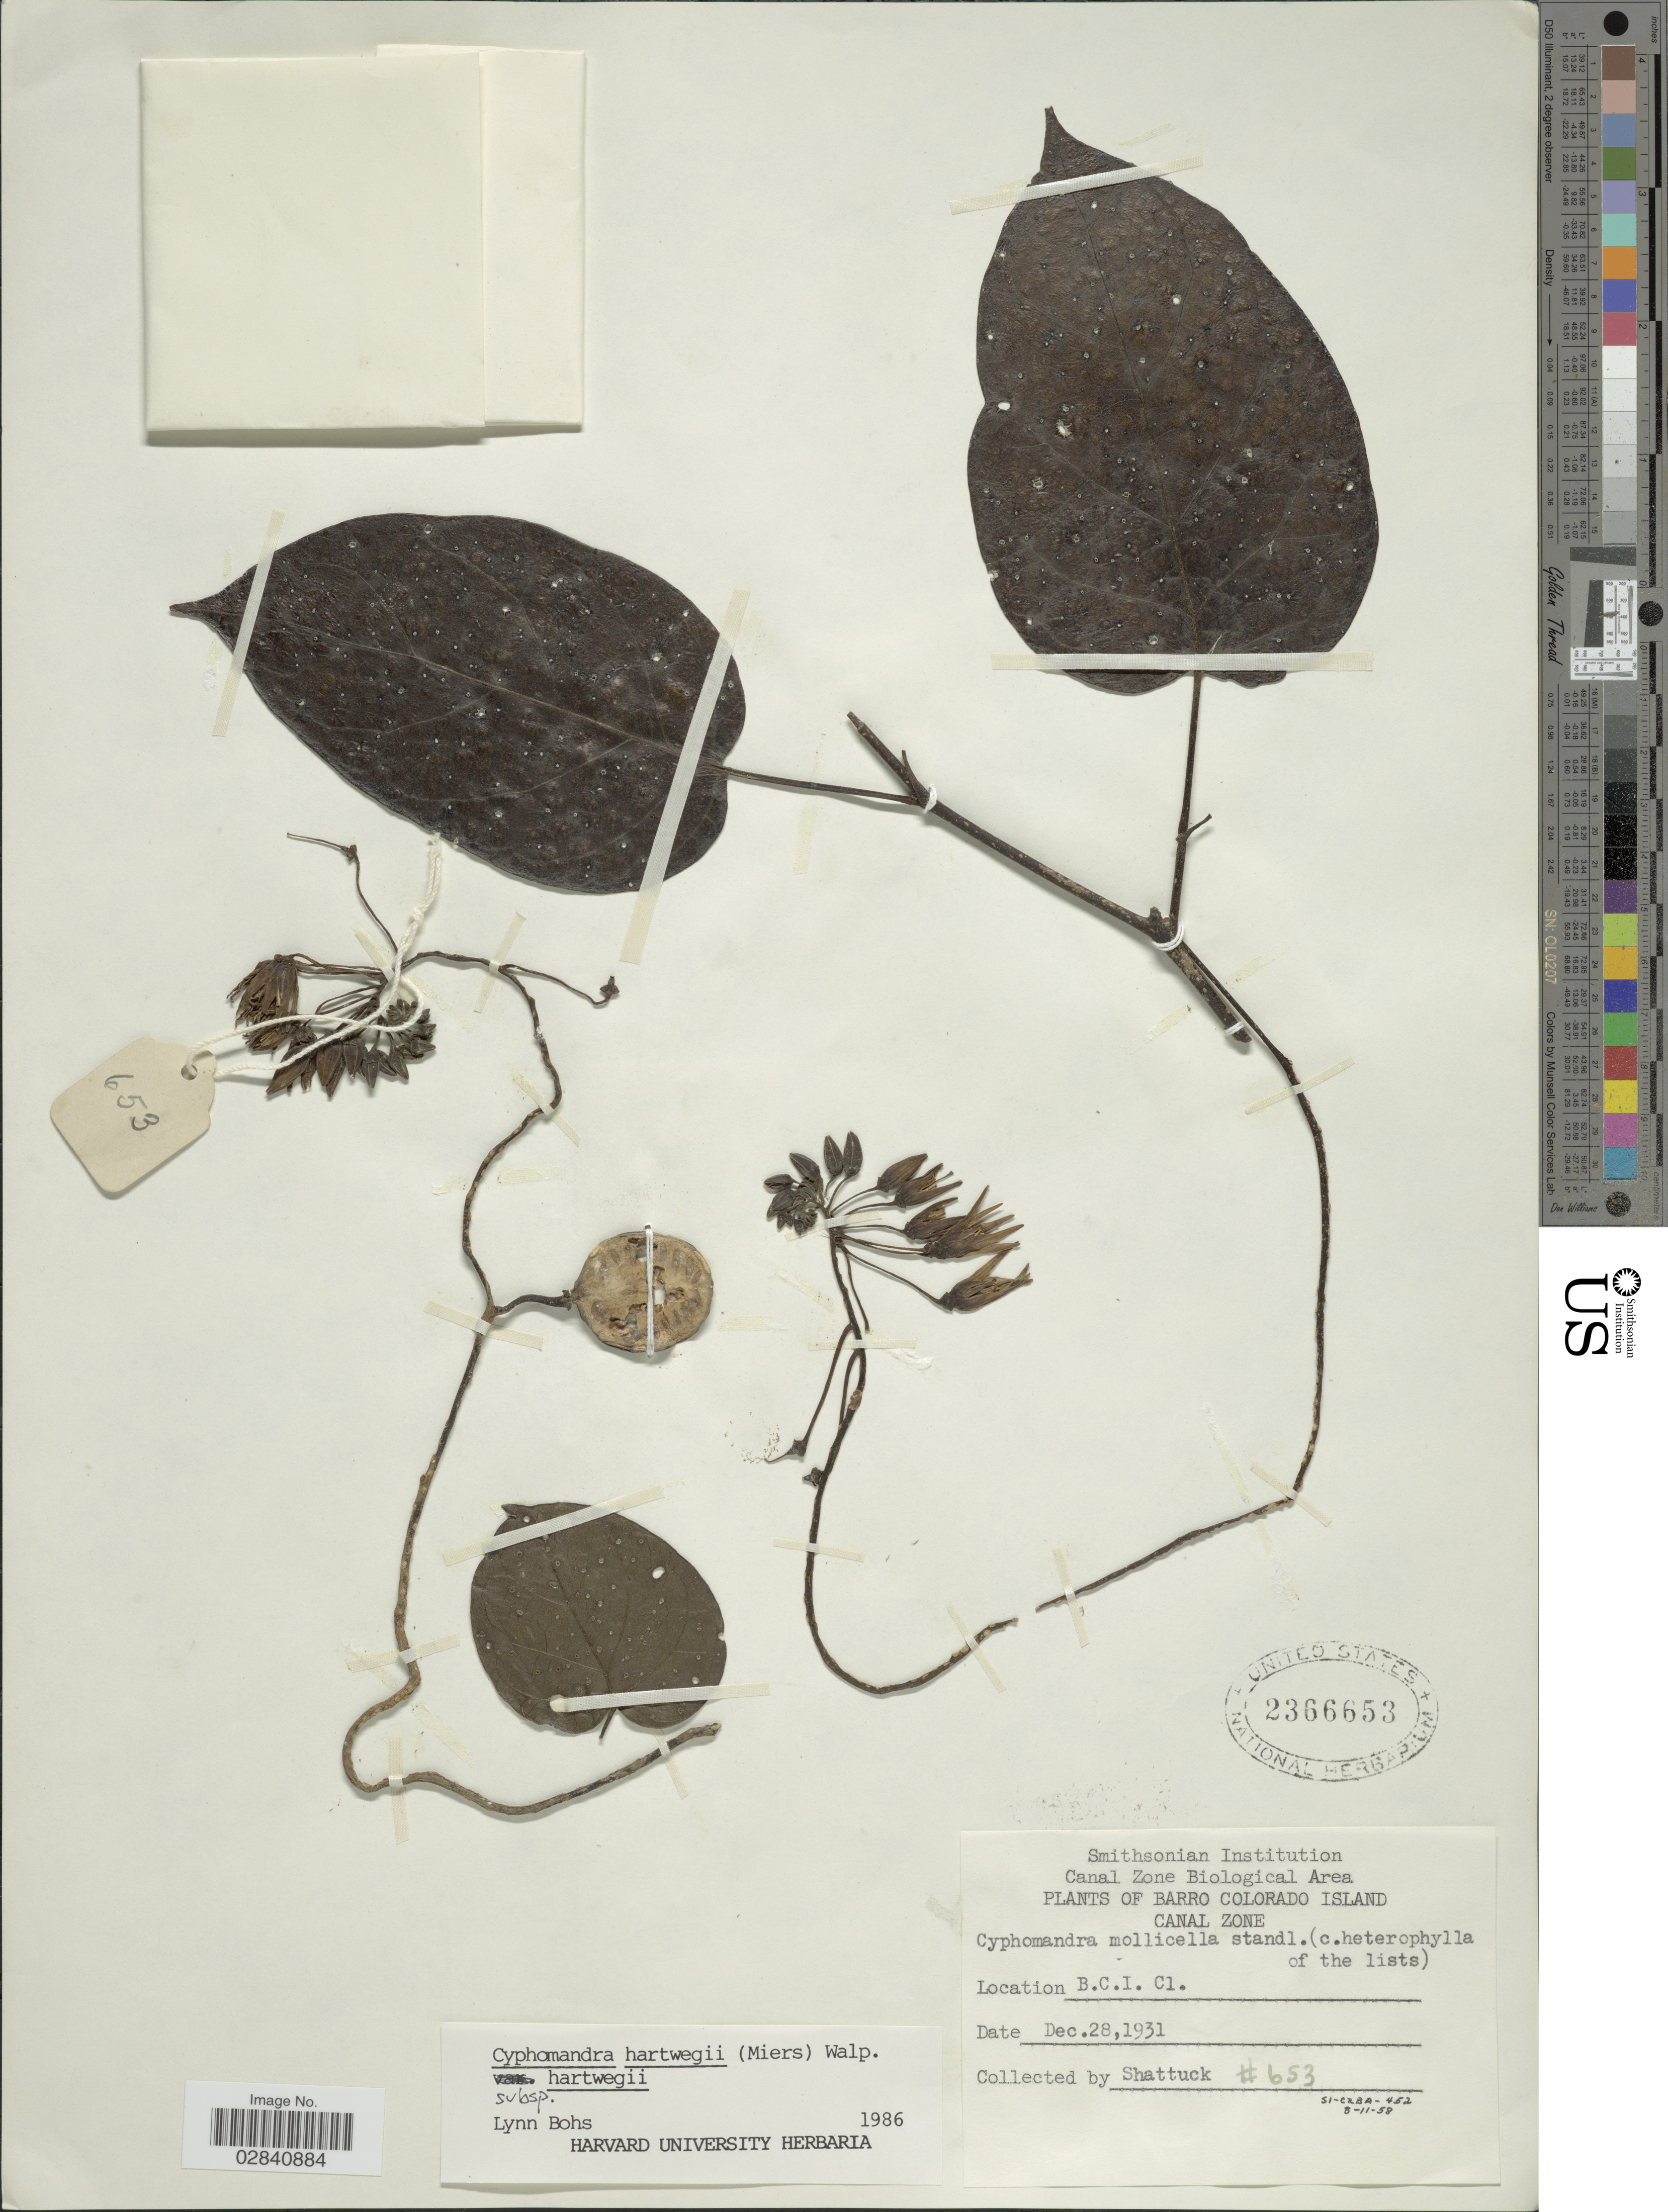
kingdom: Plantae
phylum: Tracheophyta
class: Magnoliopsida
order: Solanales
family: Solanaceae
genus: Cyphomandra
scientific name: Cyphomandra hartwegii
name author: (Miers) Sendtn. ex Walp.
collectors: Shattuck, --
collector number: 653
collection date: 1931-12-28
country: Panama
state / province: Panamá Oeste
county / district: Canal Zone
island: Barro Colorado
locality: Barro Colorado Island. Canal Zone. B.C.I. Cl.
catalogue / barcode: US 2366653